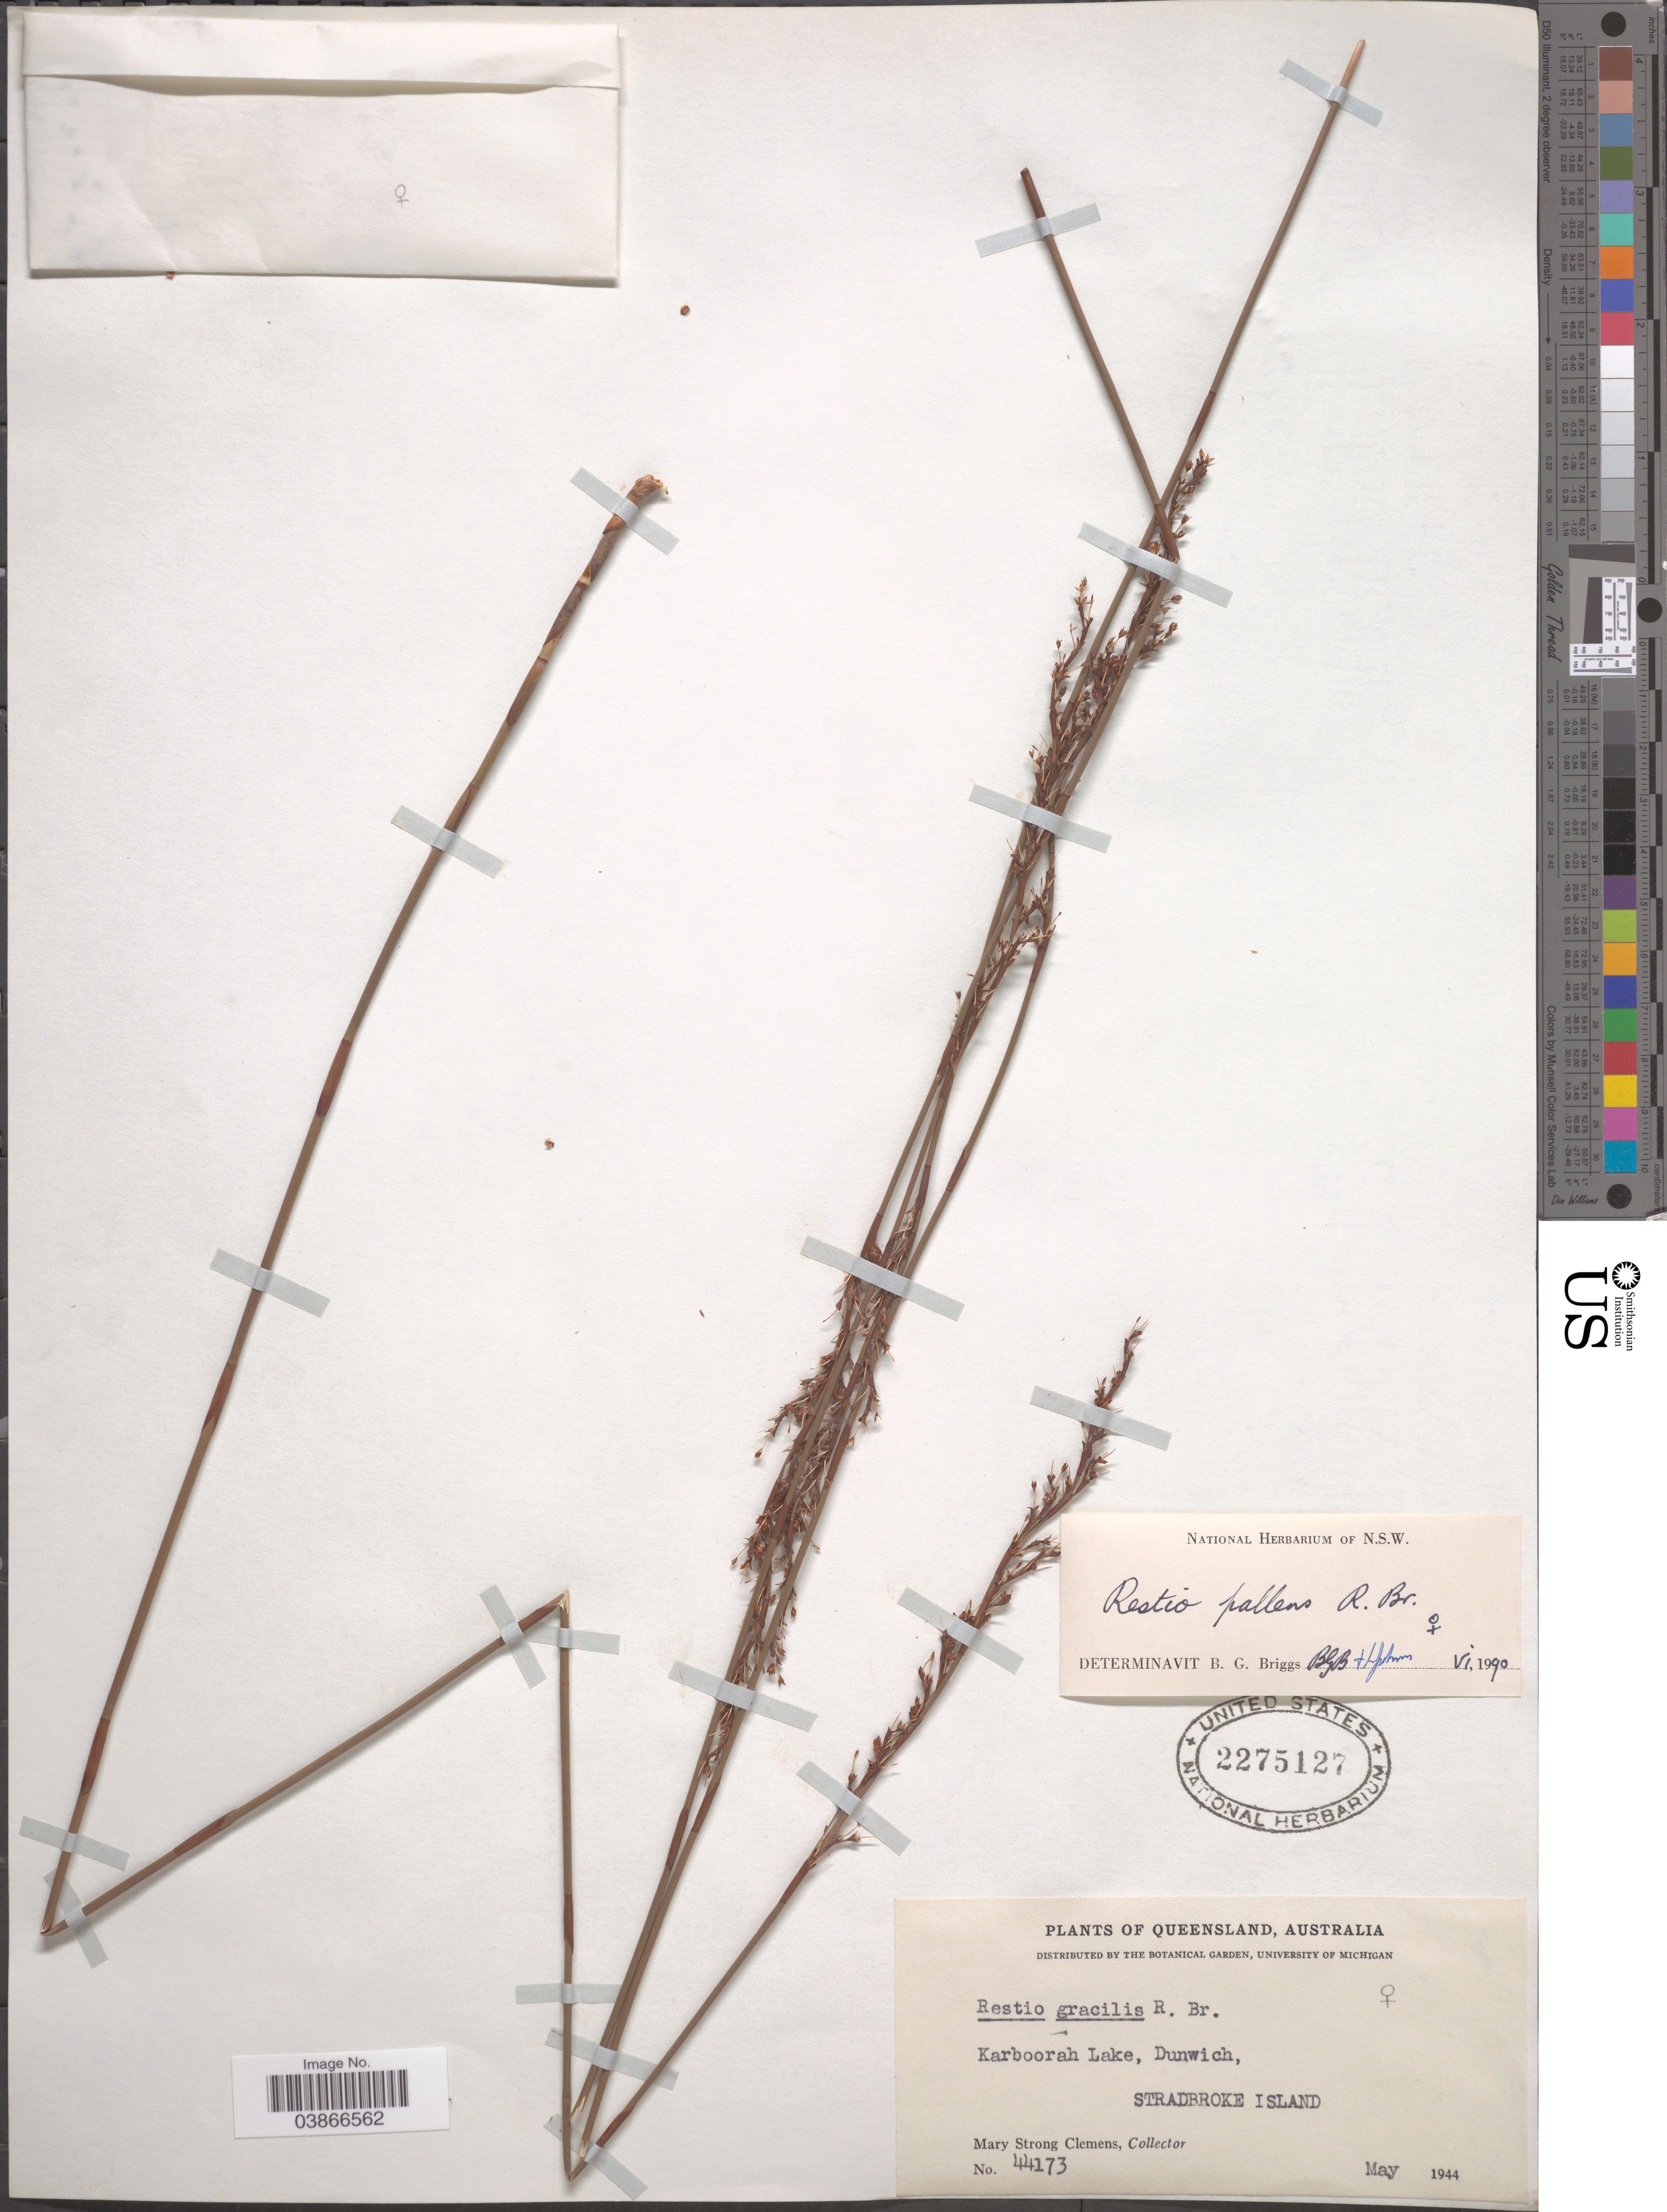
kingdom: Plantae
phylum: Tracheophyta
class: Liliopsida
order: Poales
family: Restionaceae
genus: Baloskion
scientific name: Baloskion pallens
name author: (R. Br.) B.G. Briggs & L.A.S. Johnson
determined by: Strong, Mark T., (BOT), Smithsonian Institution - National Museum of Natural History (UNITED STATES)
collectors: M. S. Clemens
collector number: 44173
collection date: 1944-05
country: Australia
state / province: Queensland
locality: Karboorah Lake, Dunwich, Stradbroke Island.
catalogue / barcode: US 2275127